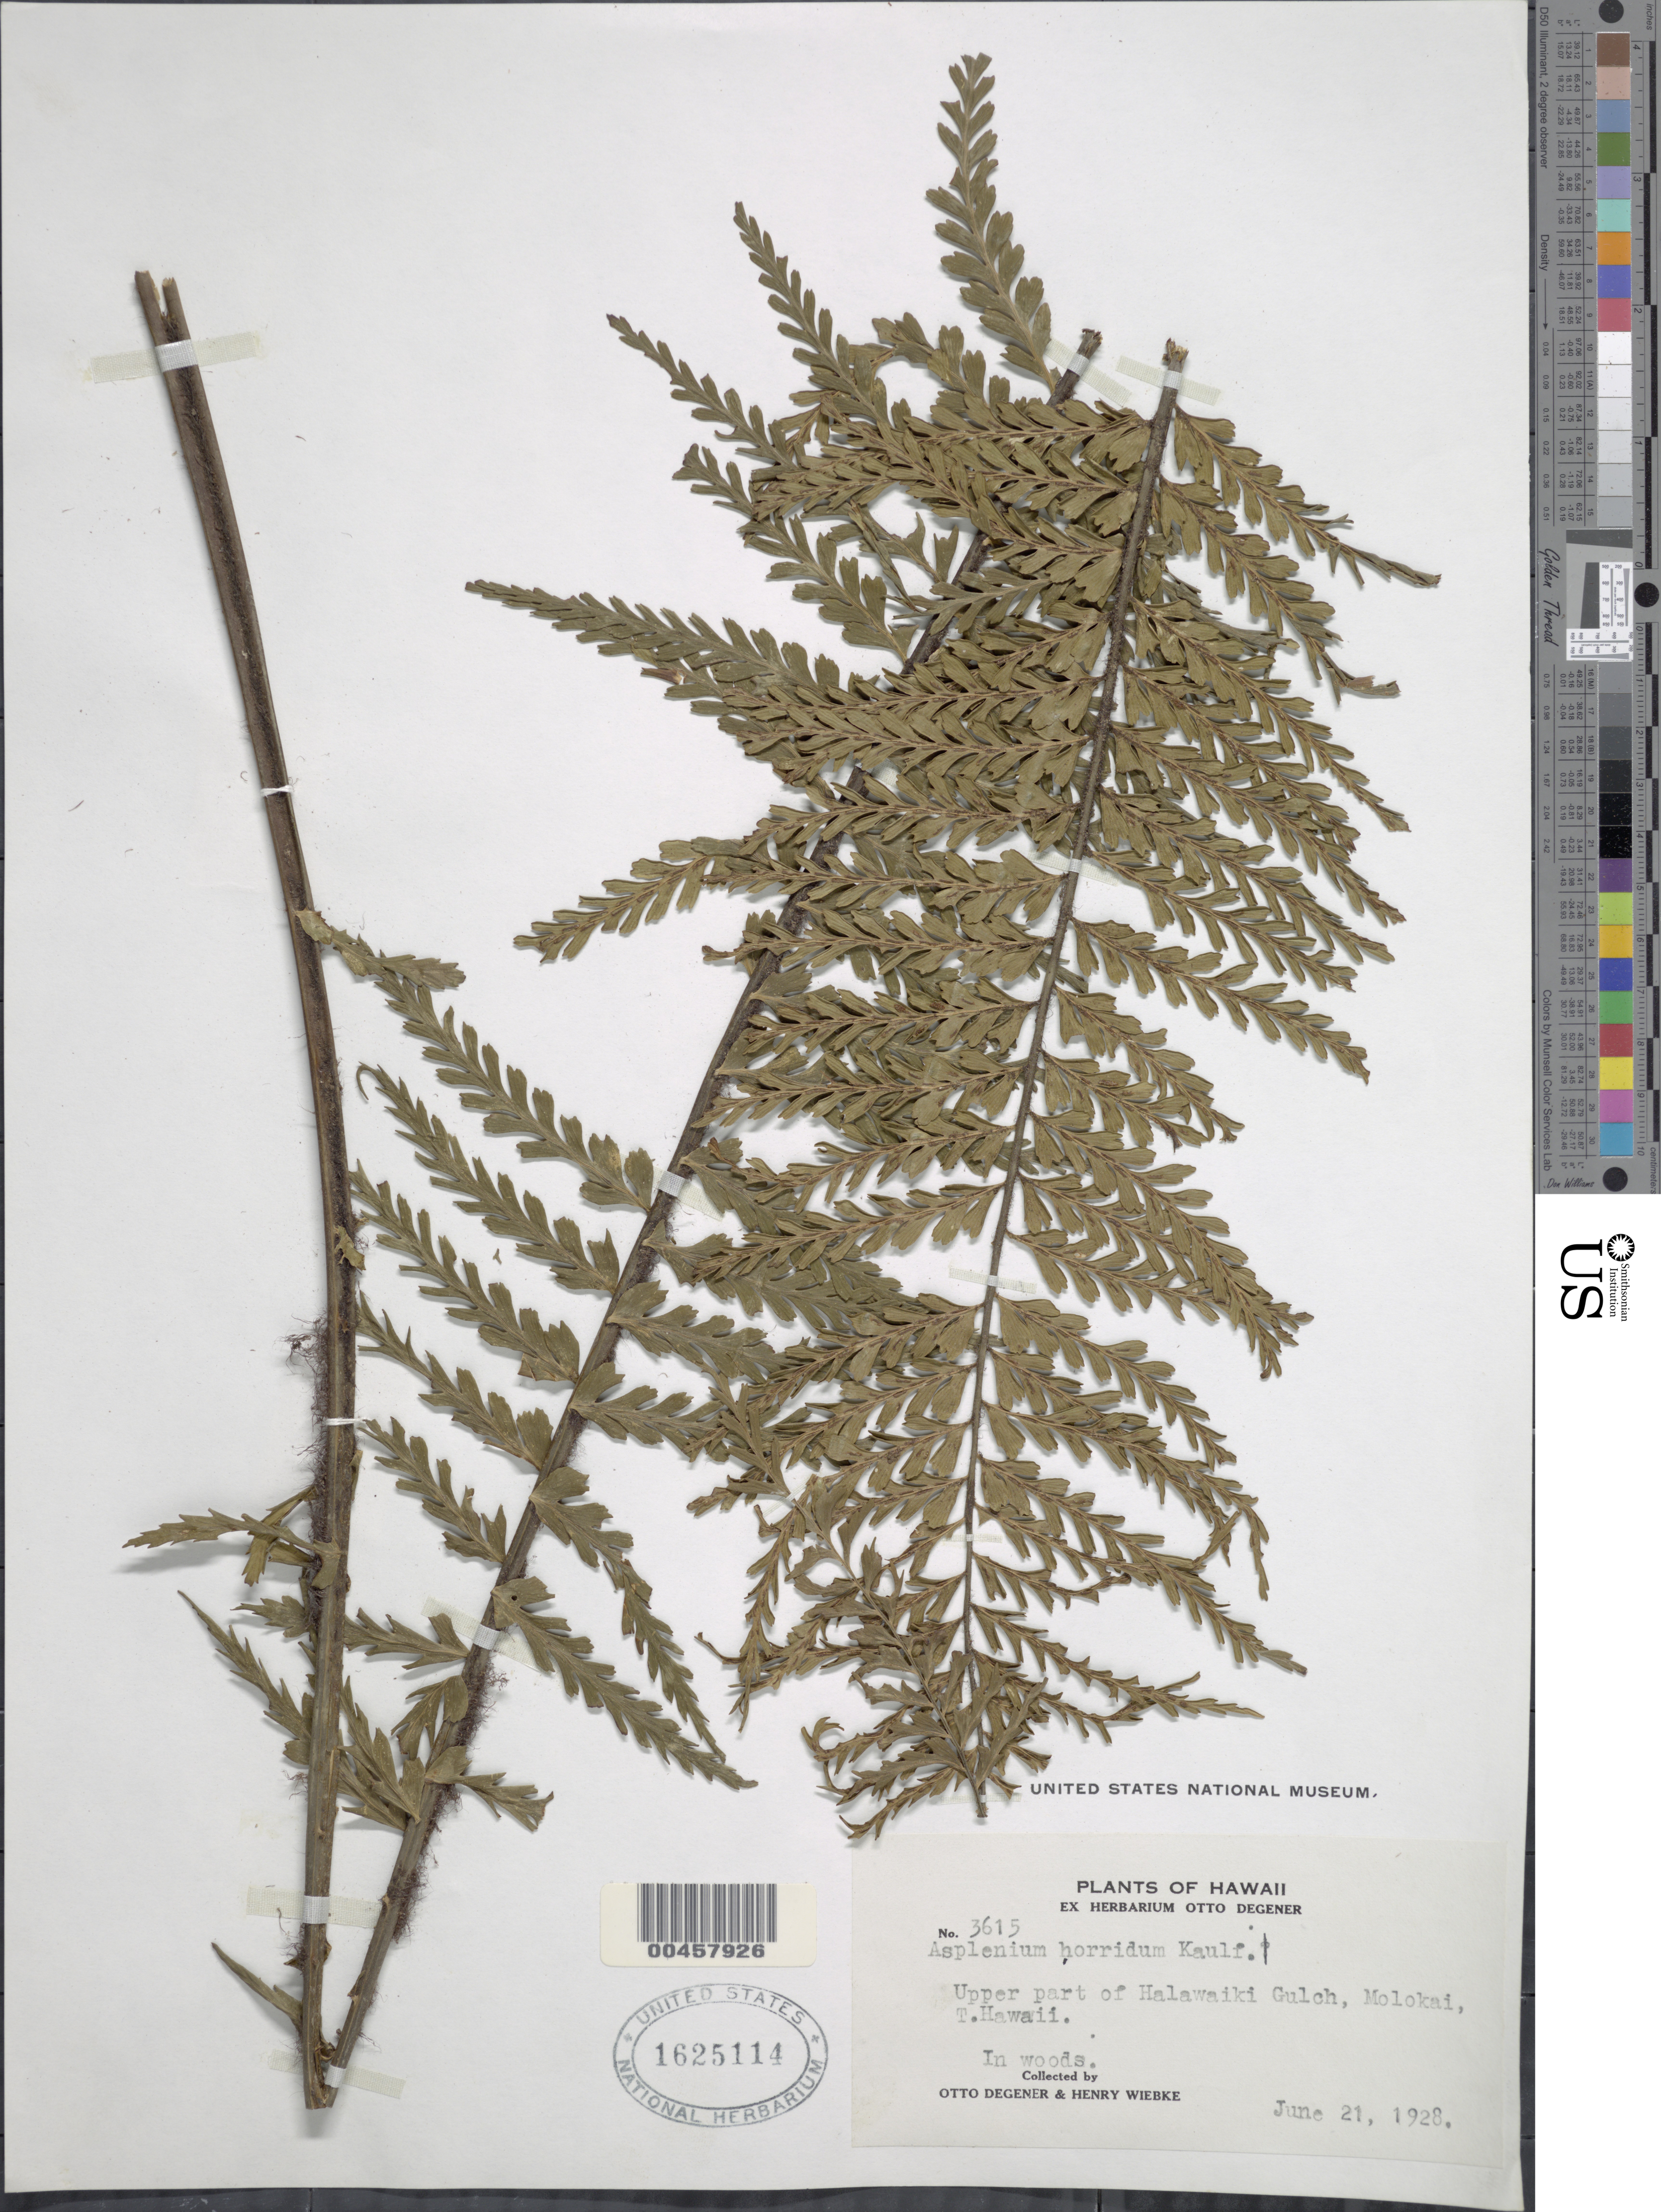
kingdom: Plantae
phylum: Tracheophyta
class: Polypodiopsida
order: Polypodiales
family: Aspleniaceae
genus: Asplenium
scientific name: Asplenium horridum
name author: Kaulf.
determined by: Salgado, A. E.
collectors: O. Degener & H. Wiebke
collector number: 3615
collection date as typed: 21 Jun 1928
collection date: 1928-06-21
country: United States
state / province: Hawaii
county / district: Maui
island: Moloka'i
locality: Upper part of Halawaiki Gulch, Molokai, T. Hawaii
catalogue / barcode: US 1625114